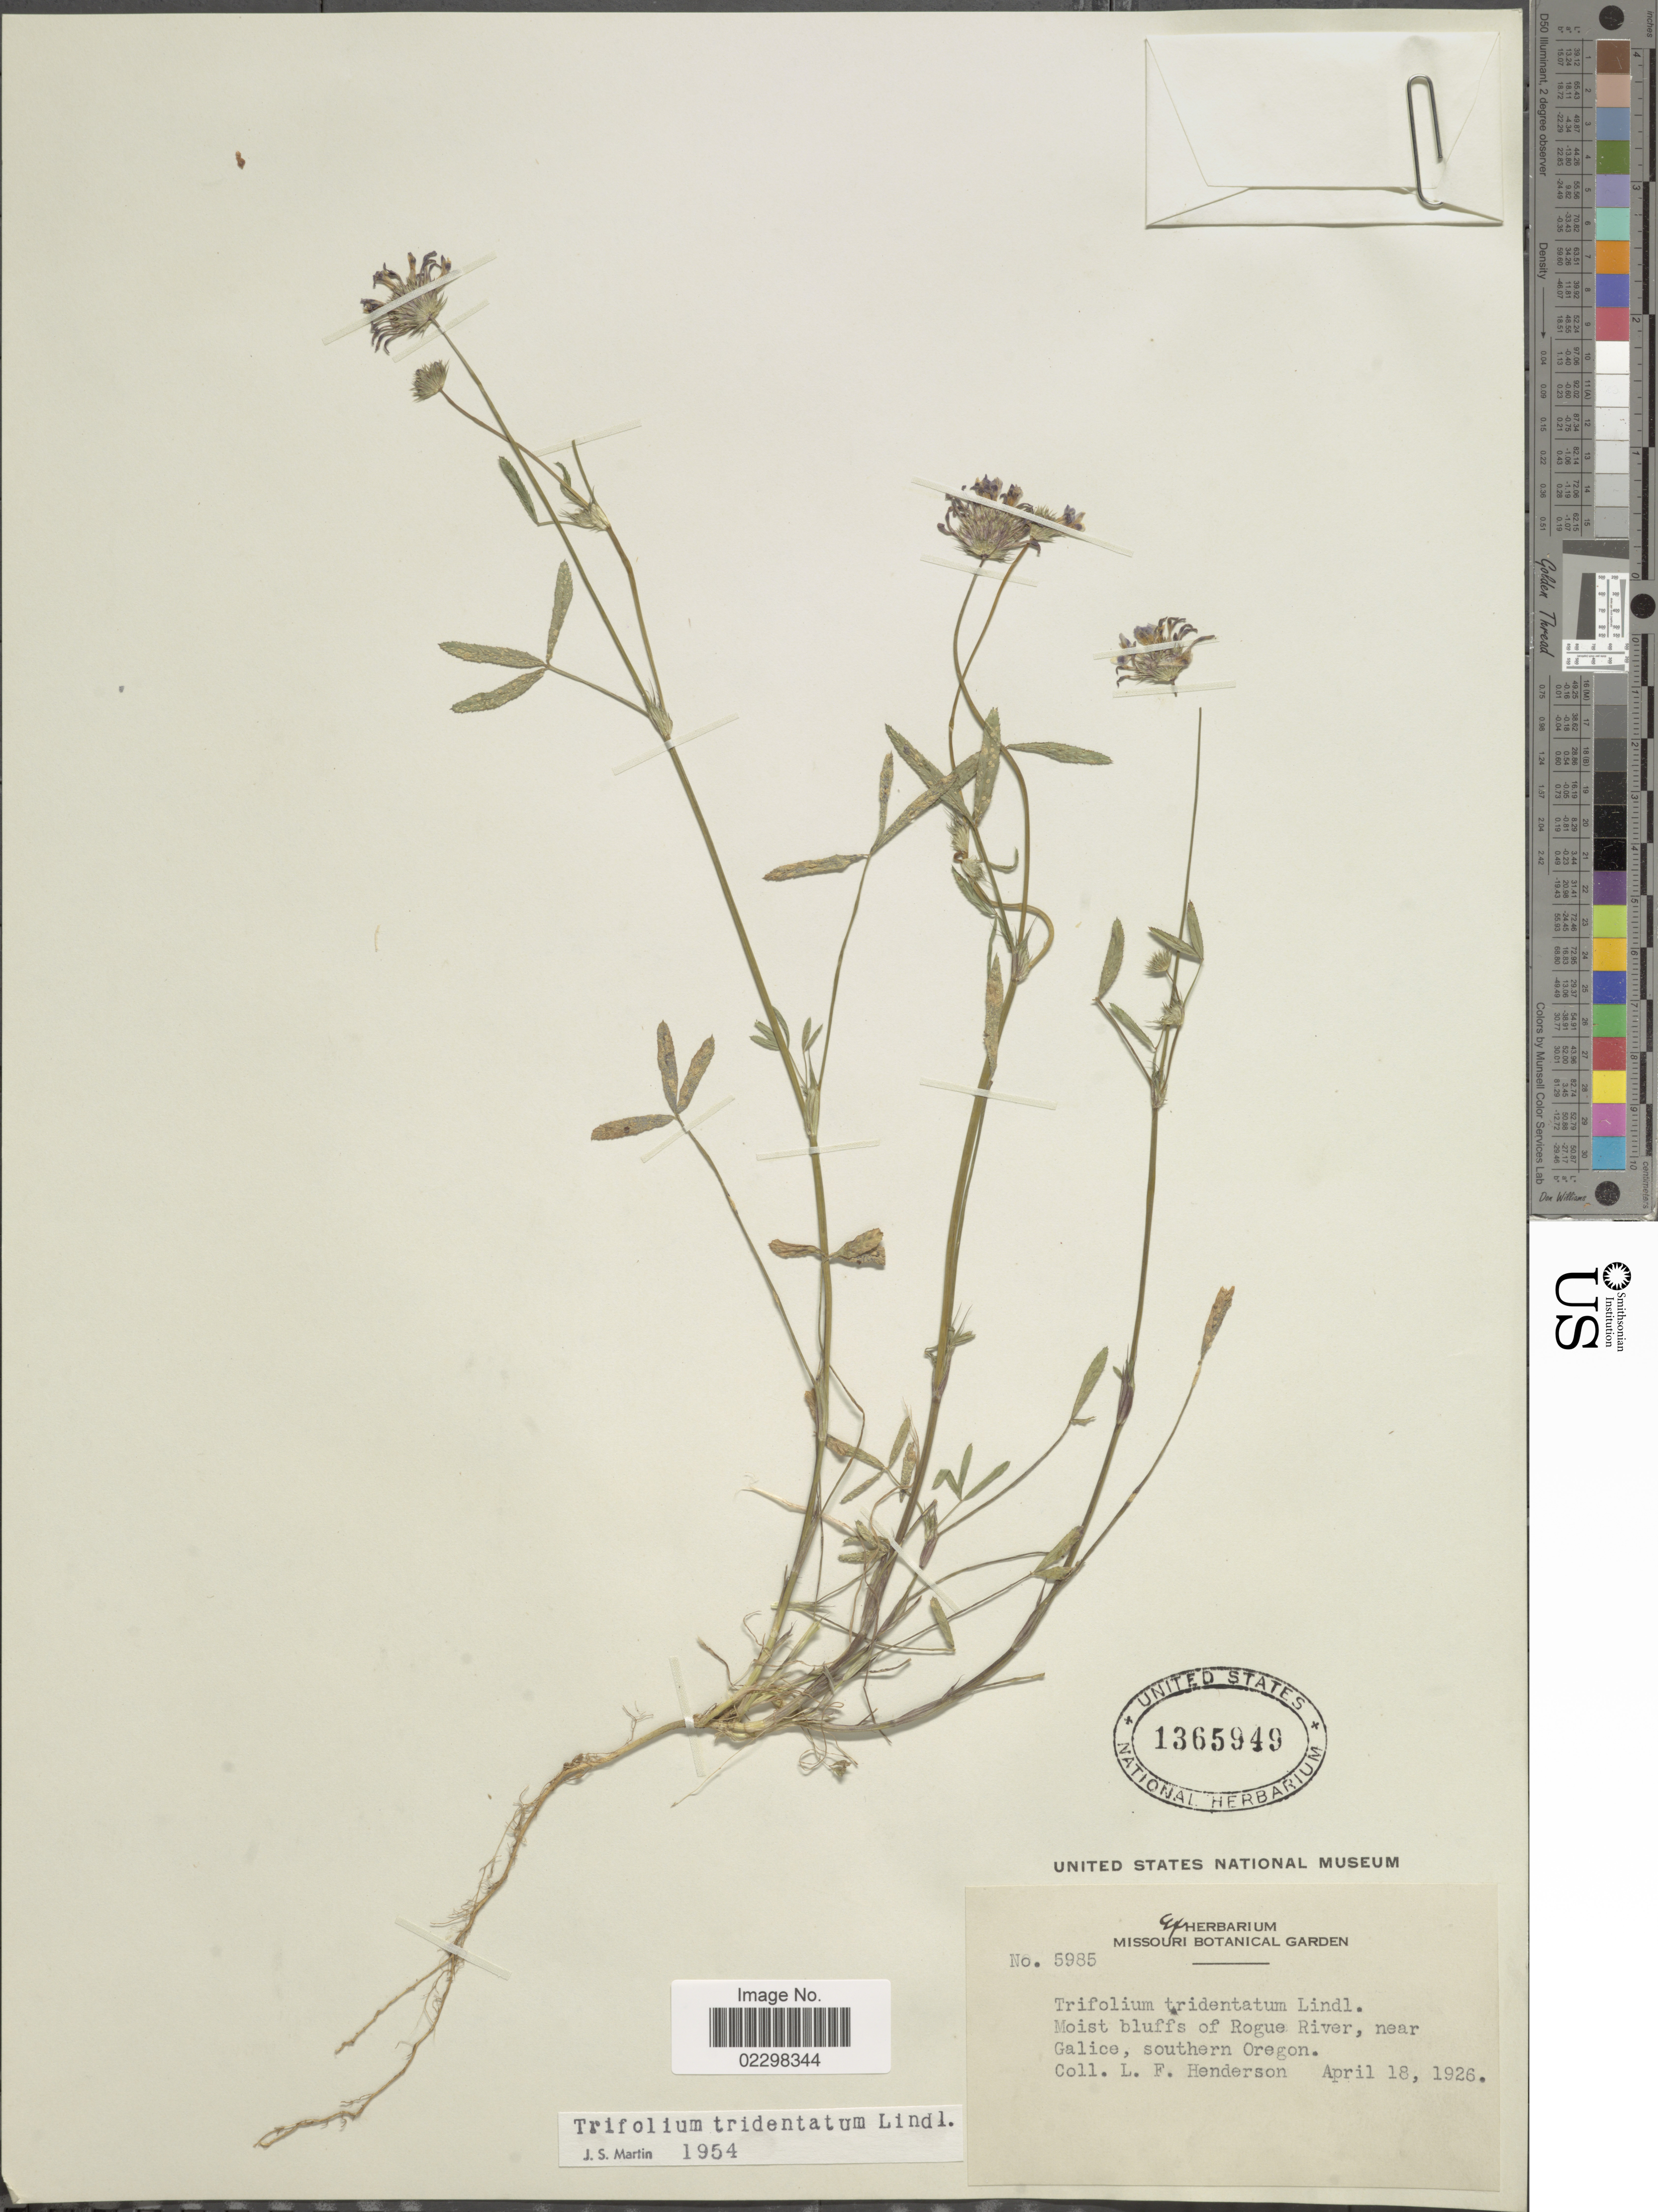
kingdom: Plantae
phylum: Tracheophyta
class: Magnoliopsida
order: Fabales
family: Fabaceae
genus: Trifolium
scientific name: Trifolium tridentatum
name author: Lindl.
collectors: L. Henderson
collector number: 5985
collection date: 1926-04-18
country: United States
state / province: Oregon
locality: Moist bluffs of Rogue River, near Galice, southern Oregon.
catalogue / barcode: US 1365949